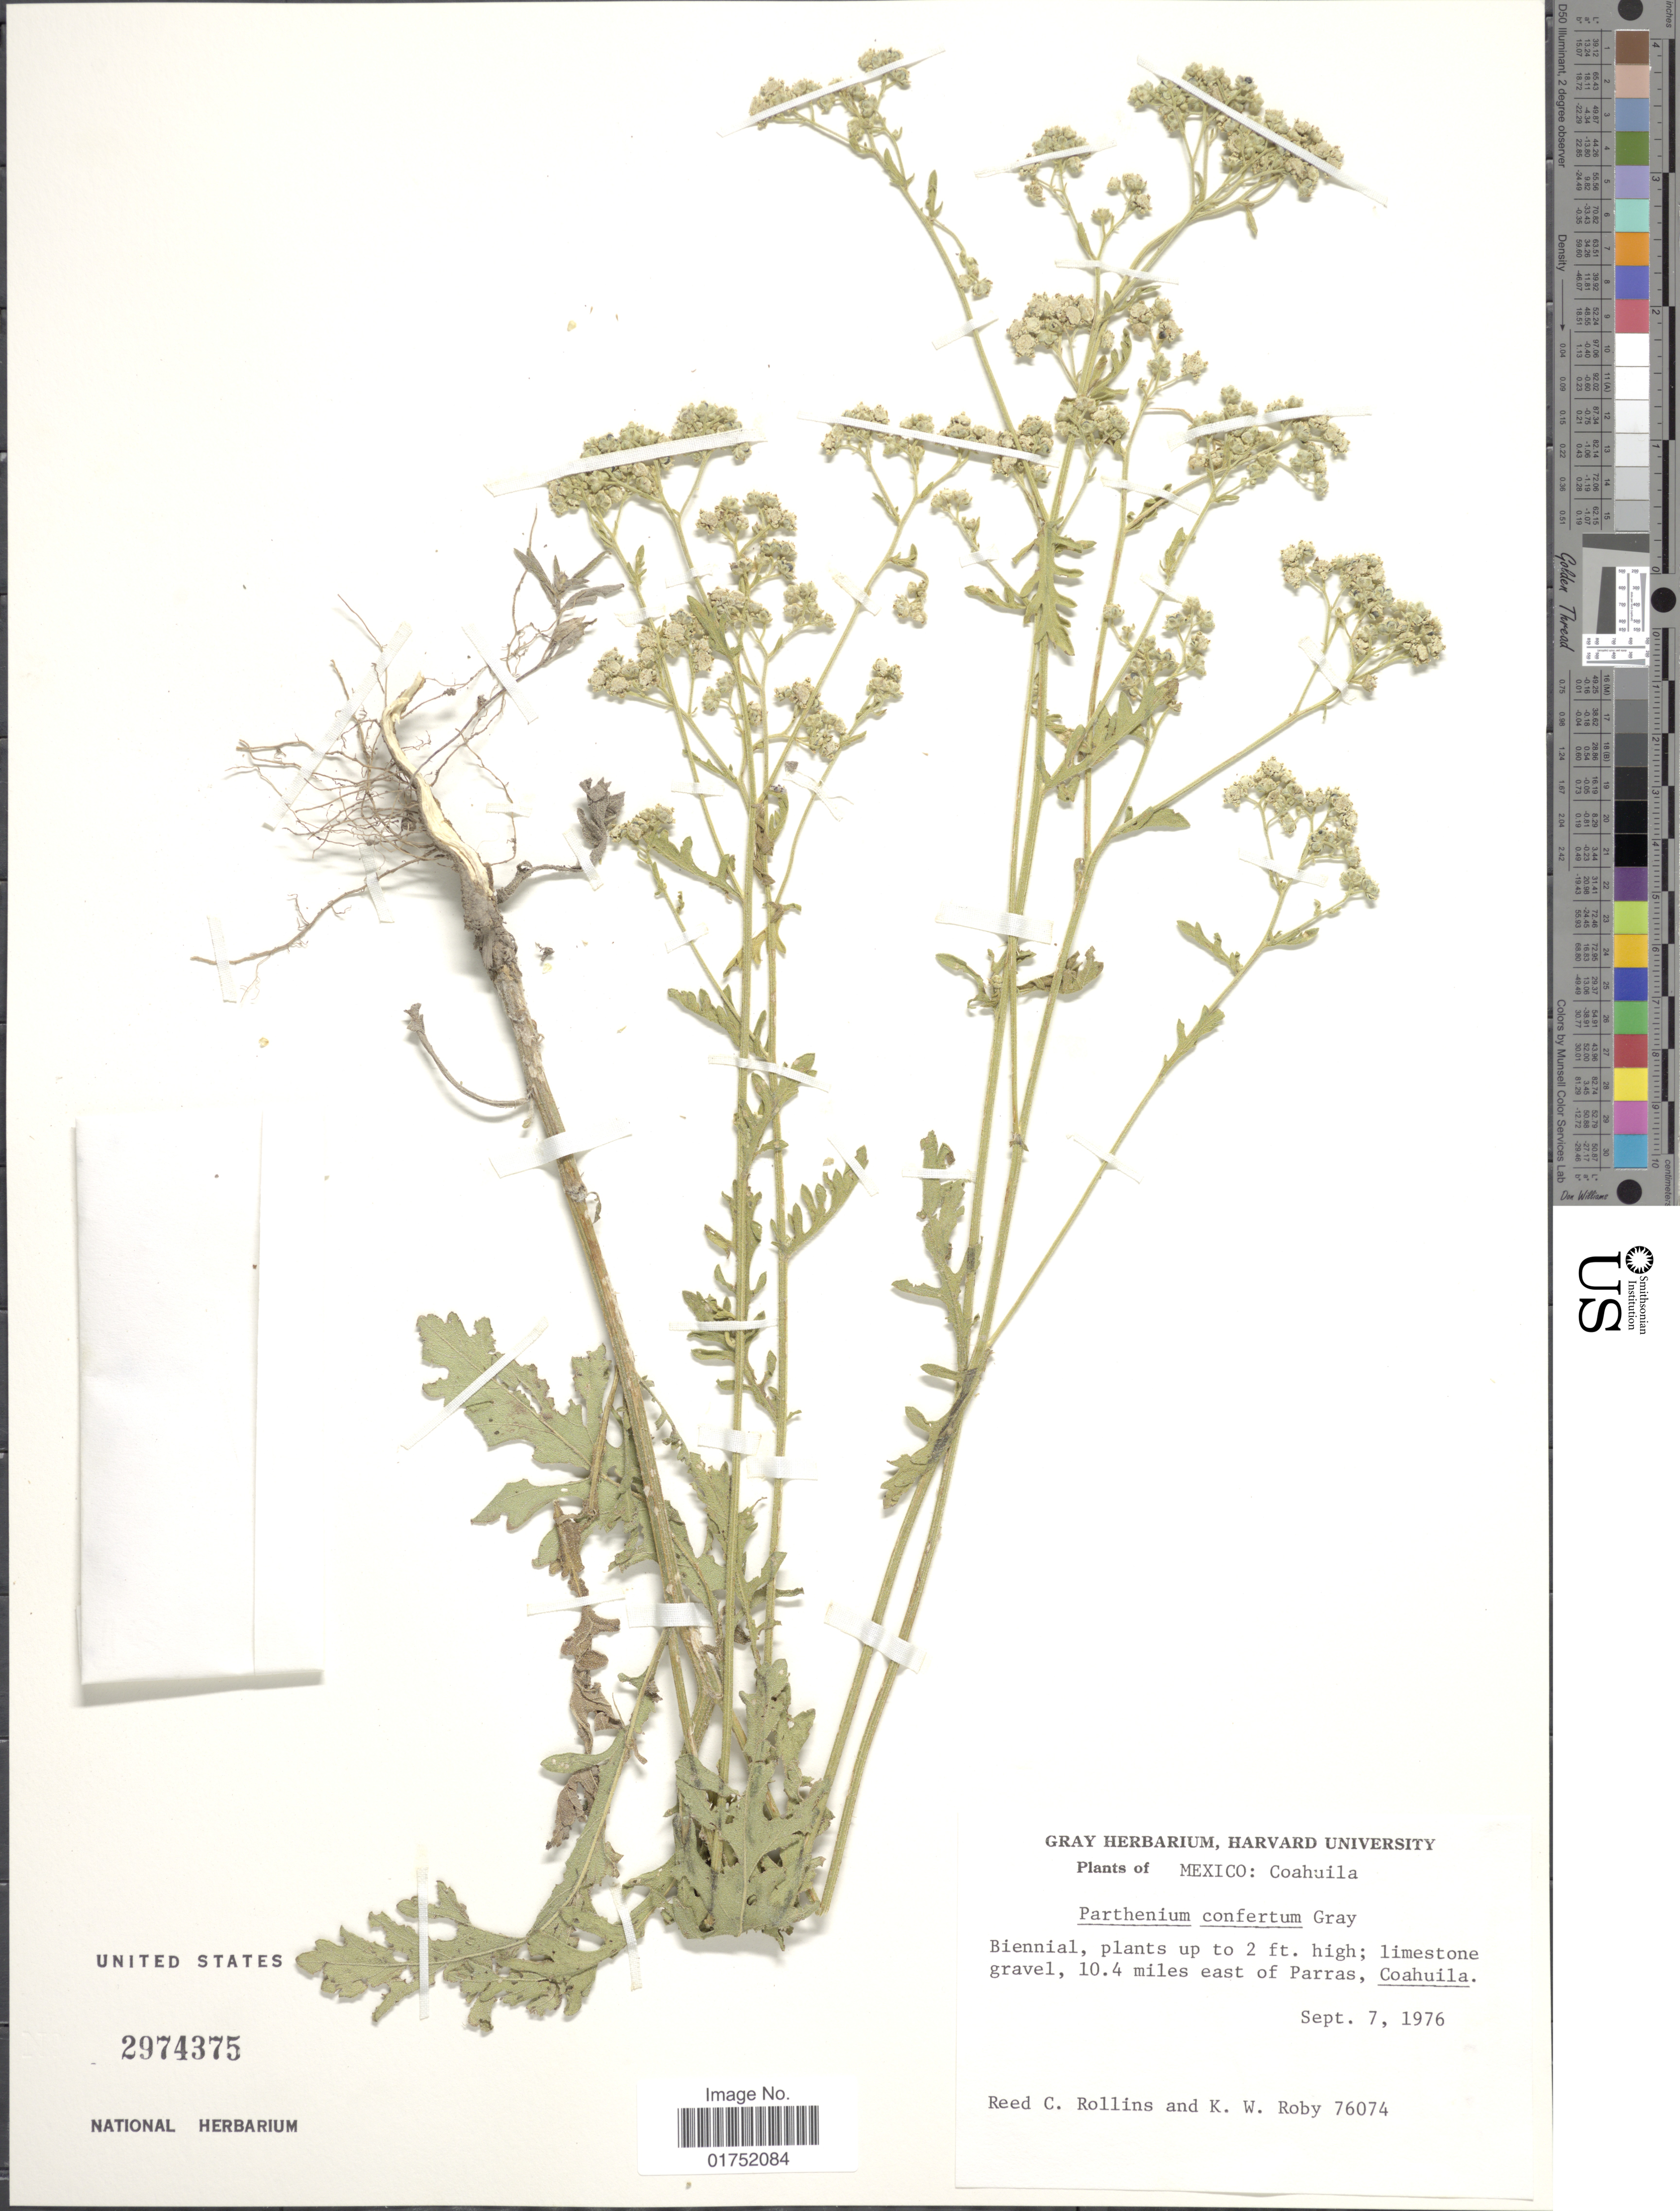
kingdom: Plantae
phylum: Tracheophyta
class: Magnoliopsida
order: Asterales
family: Asteraceae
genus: Parthenium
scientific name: Parthenium confertum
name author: A. Gray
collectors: R. C. Rollins & K. W. Roby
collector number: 76074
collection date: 1976-09-09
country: Mexico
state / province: Coahuila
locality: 10.4 miles east of Parras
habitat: limestone gravel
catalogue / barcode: US 2974375